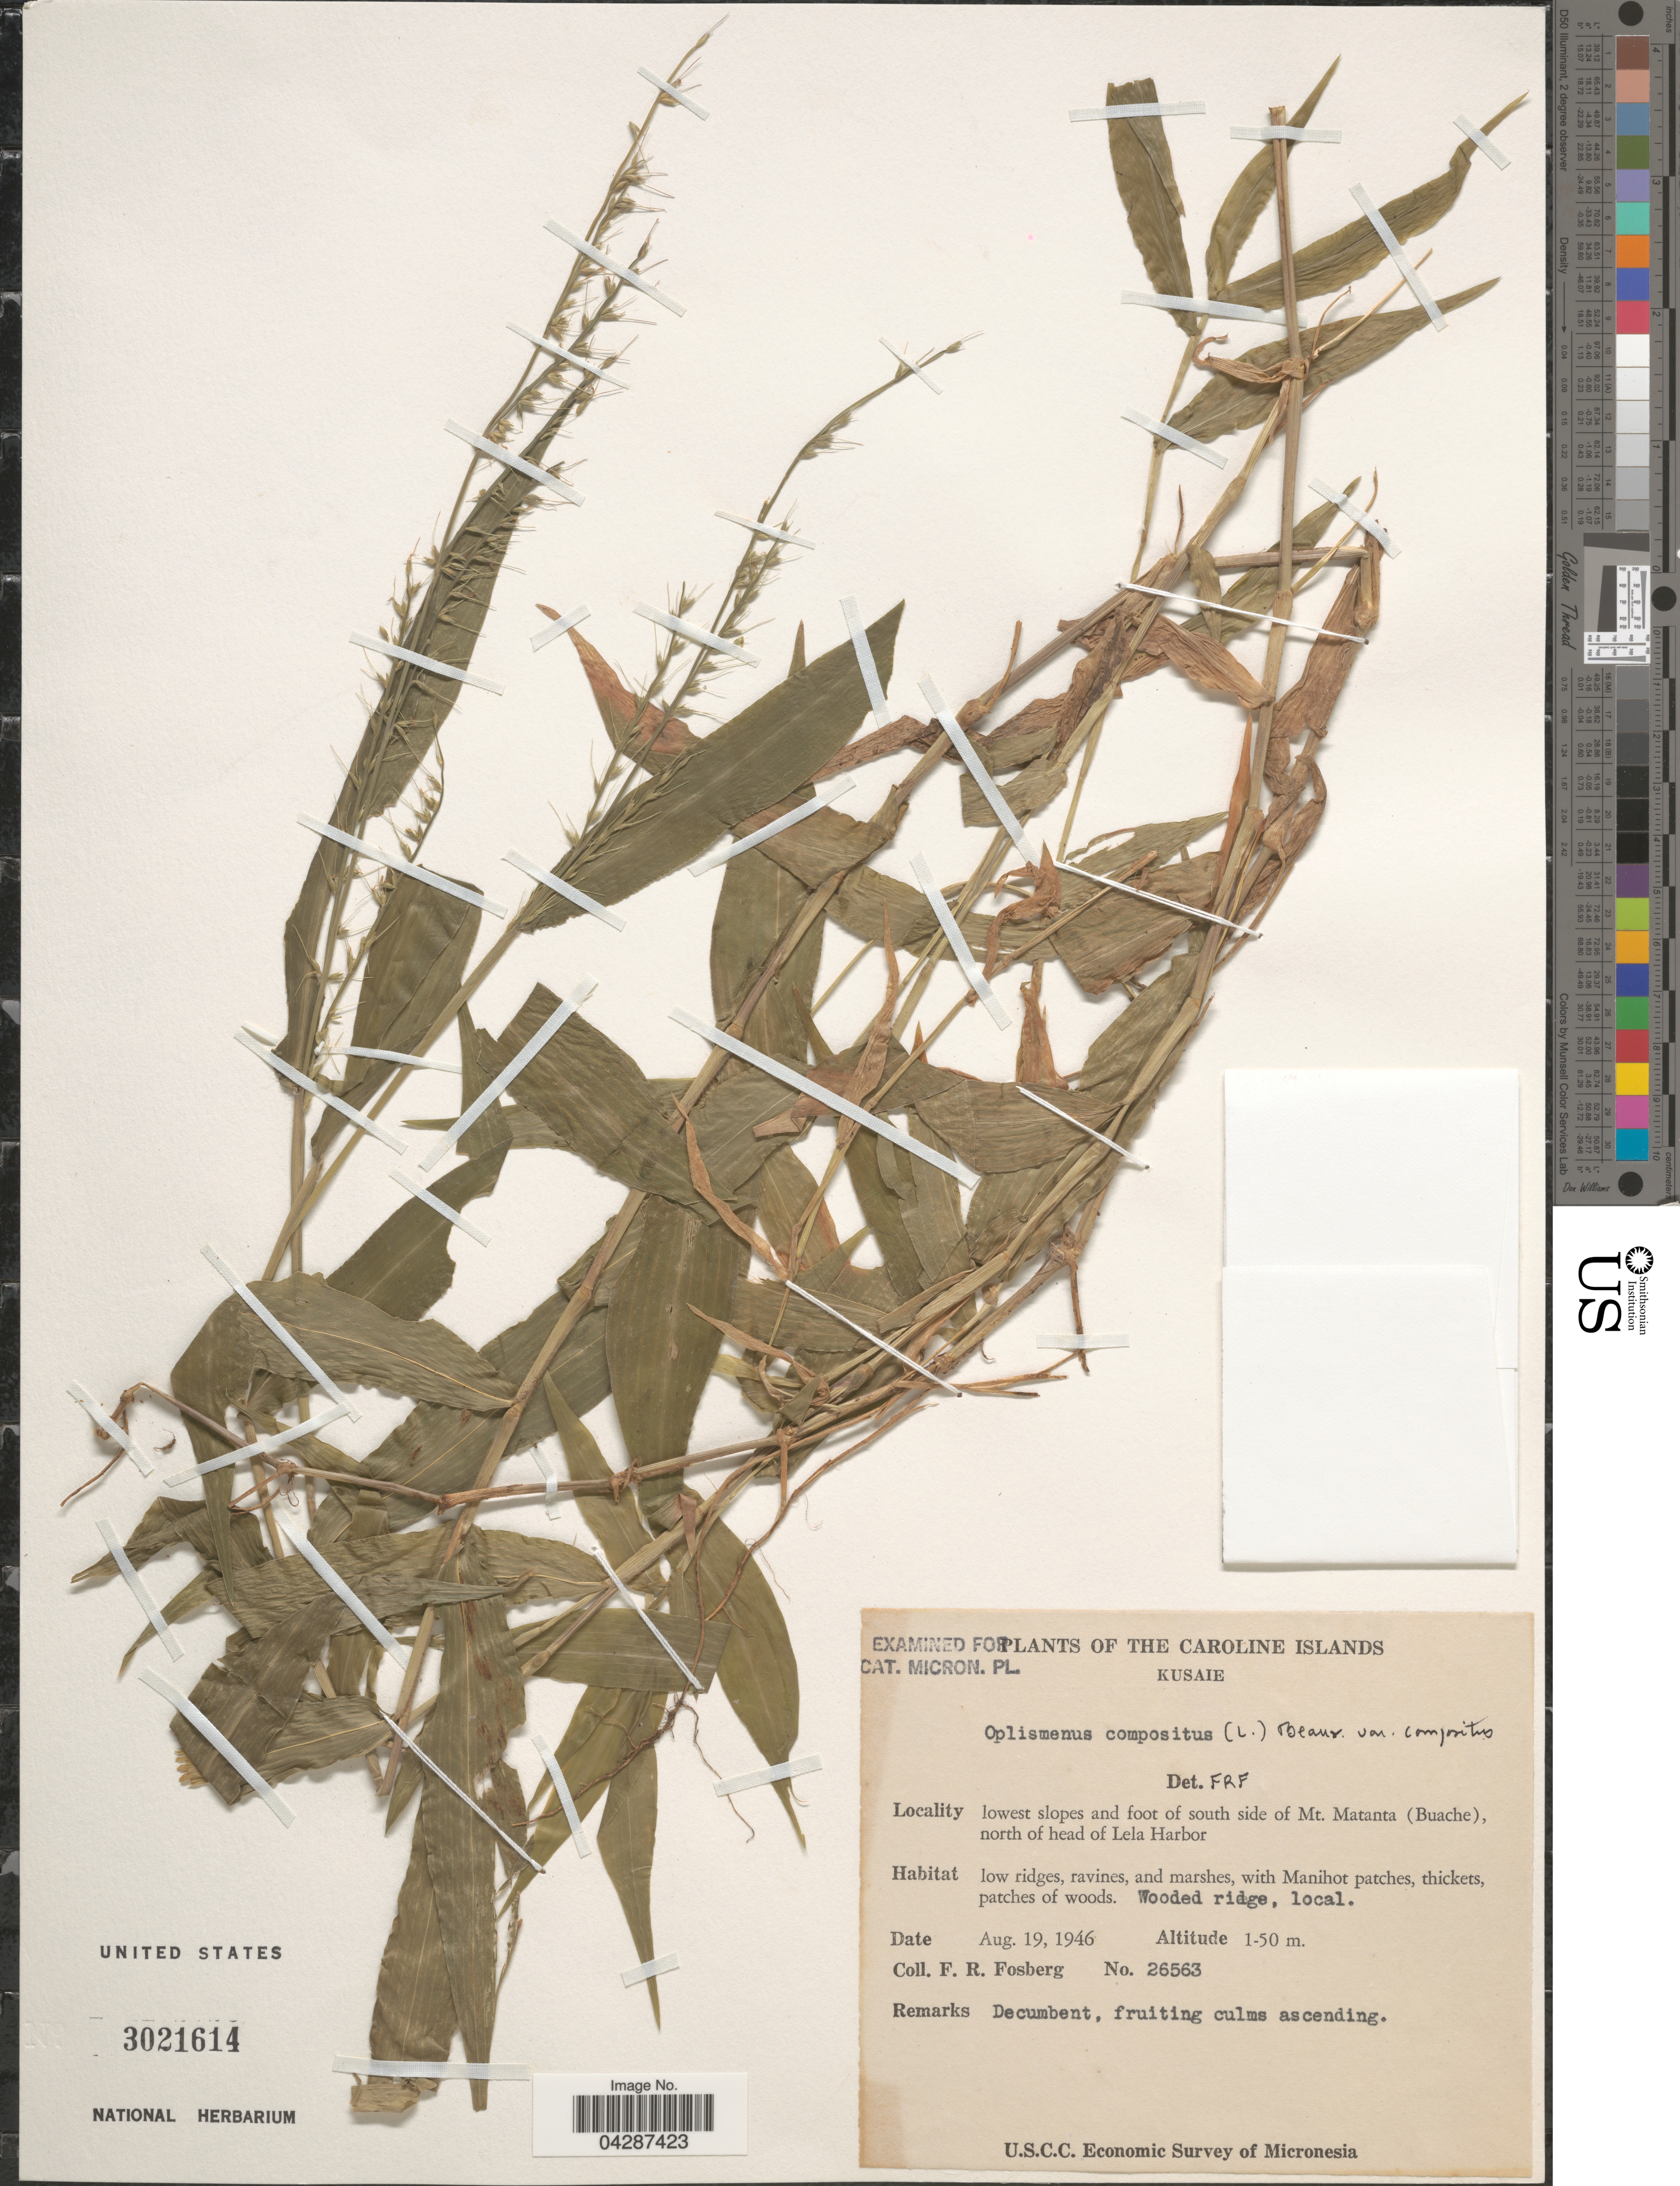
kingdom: Plantae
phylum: Tracheophyta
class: Liliopsida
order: Poales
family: Poaceae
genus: Oplismenus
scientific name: Oplismenus compositus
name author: (L.) P. Beauv.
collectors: F. R. Fosberg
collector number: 26563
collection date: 1946-08-19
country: Micronesia, Federated States of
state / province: Kosrae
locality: The Caroline Islands. Kusaie. Lowest slopes and foot of south side of Mt. Matanta (Buache), north of head of Lela Harbor. U.S.C.C. Economic Survey of Micronesia.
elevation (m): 1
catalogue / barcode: US 3021614